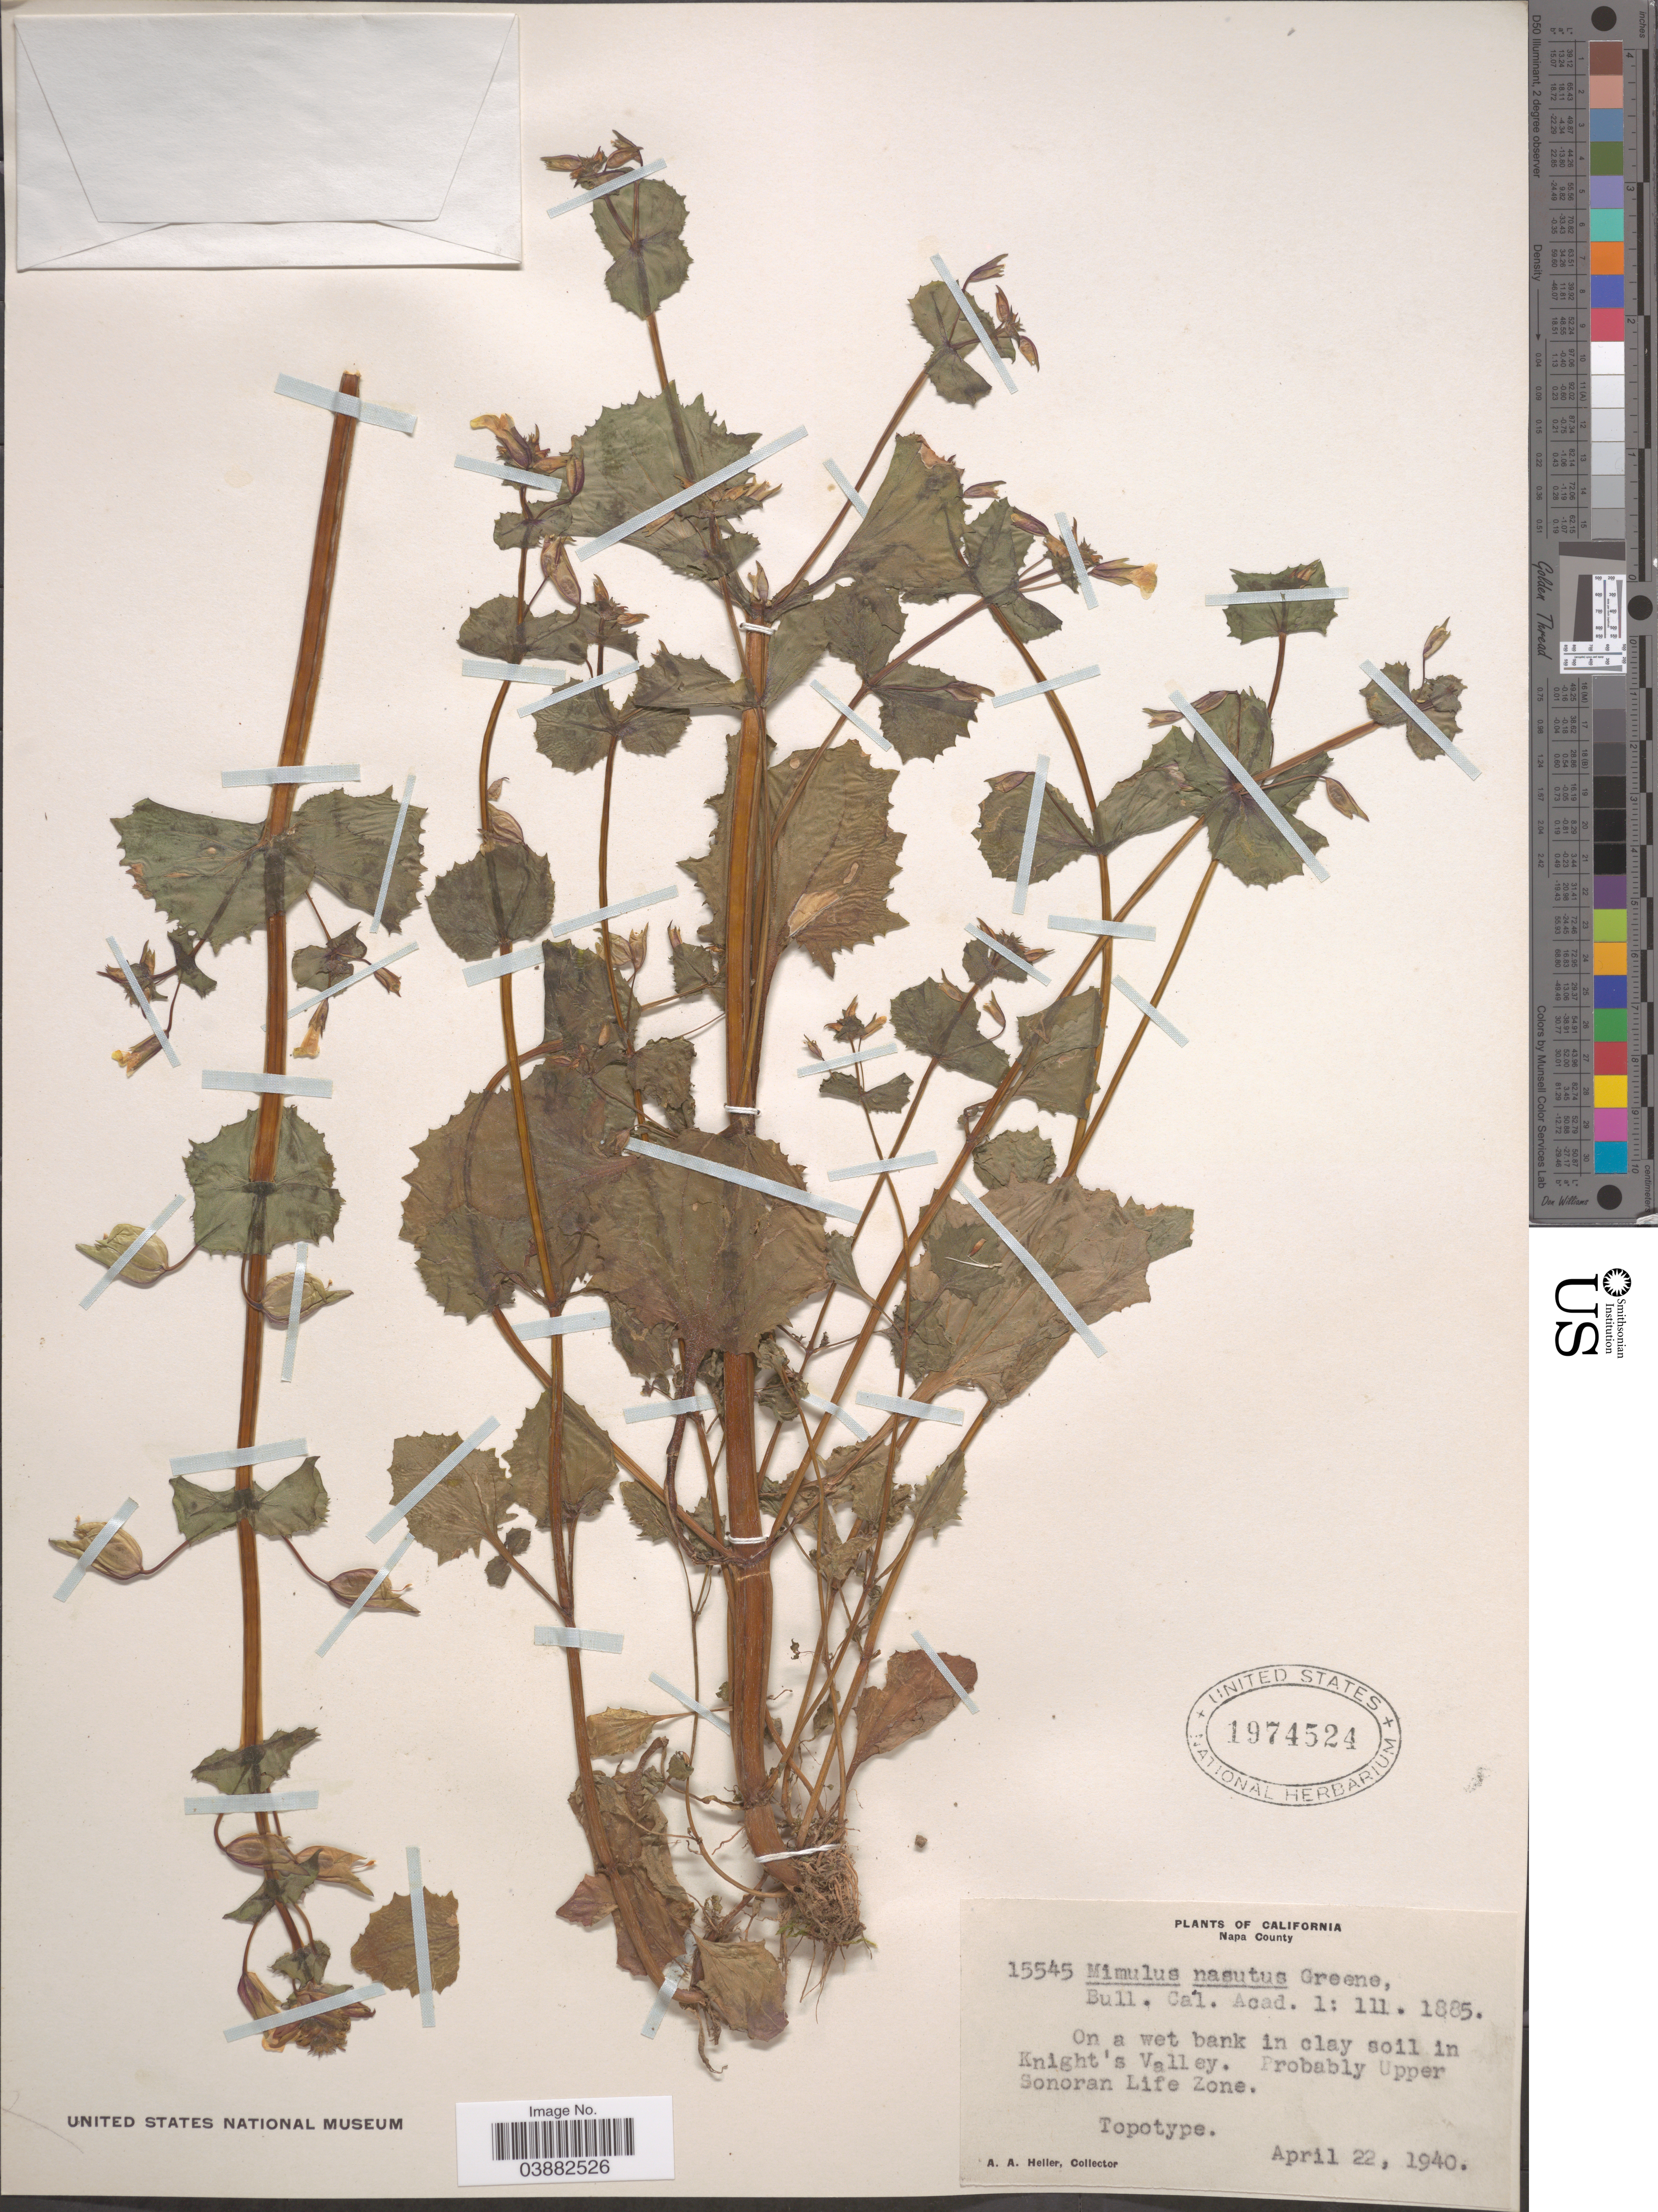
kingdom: Plantae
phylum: Tracheophyta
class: Magnoliopsida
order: Lamiales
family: Phrymaceae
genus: Mimulus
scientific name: Mimulus nasutus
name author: Greene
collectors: A. A. Heller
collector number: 15545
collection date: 1940-04-22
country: United States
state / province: California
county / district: Napa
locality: Napa County. In Knight's Valley. Probably Upper Sonoran Life Zone.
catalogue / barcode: US 1974524